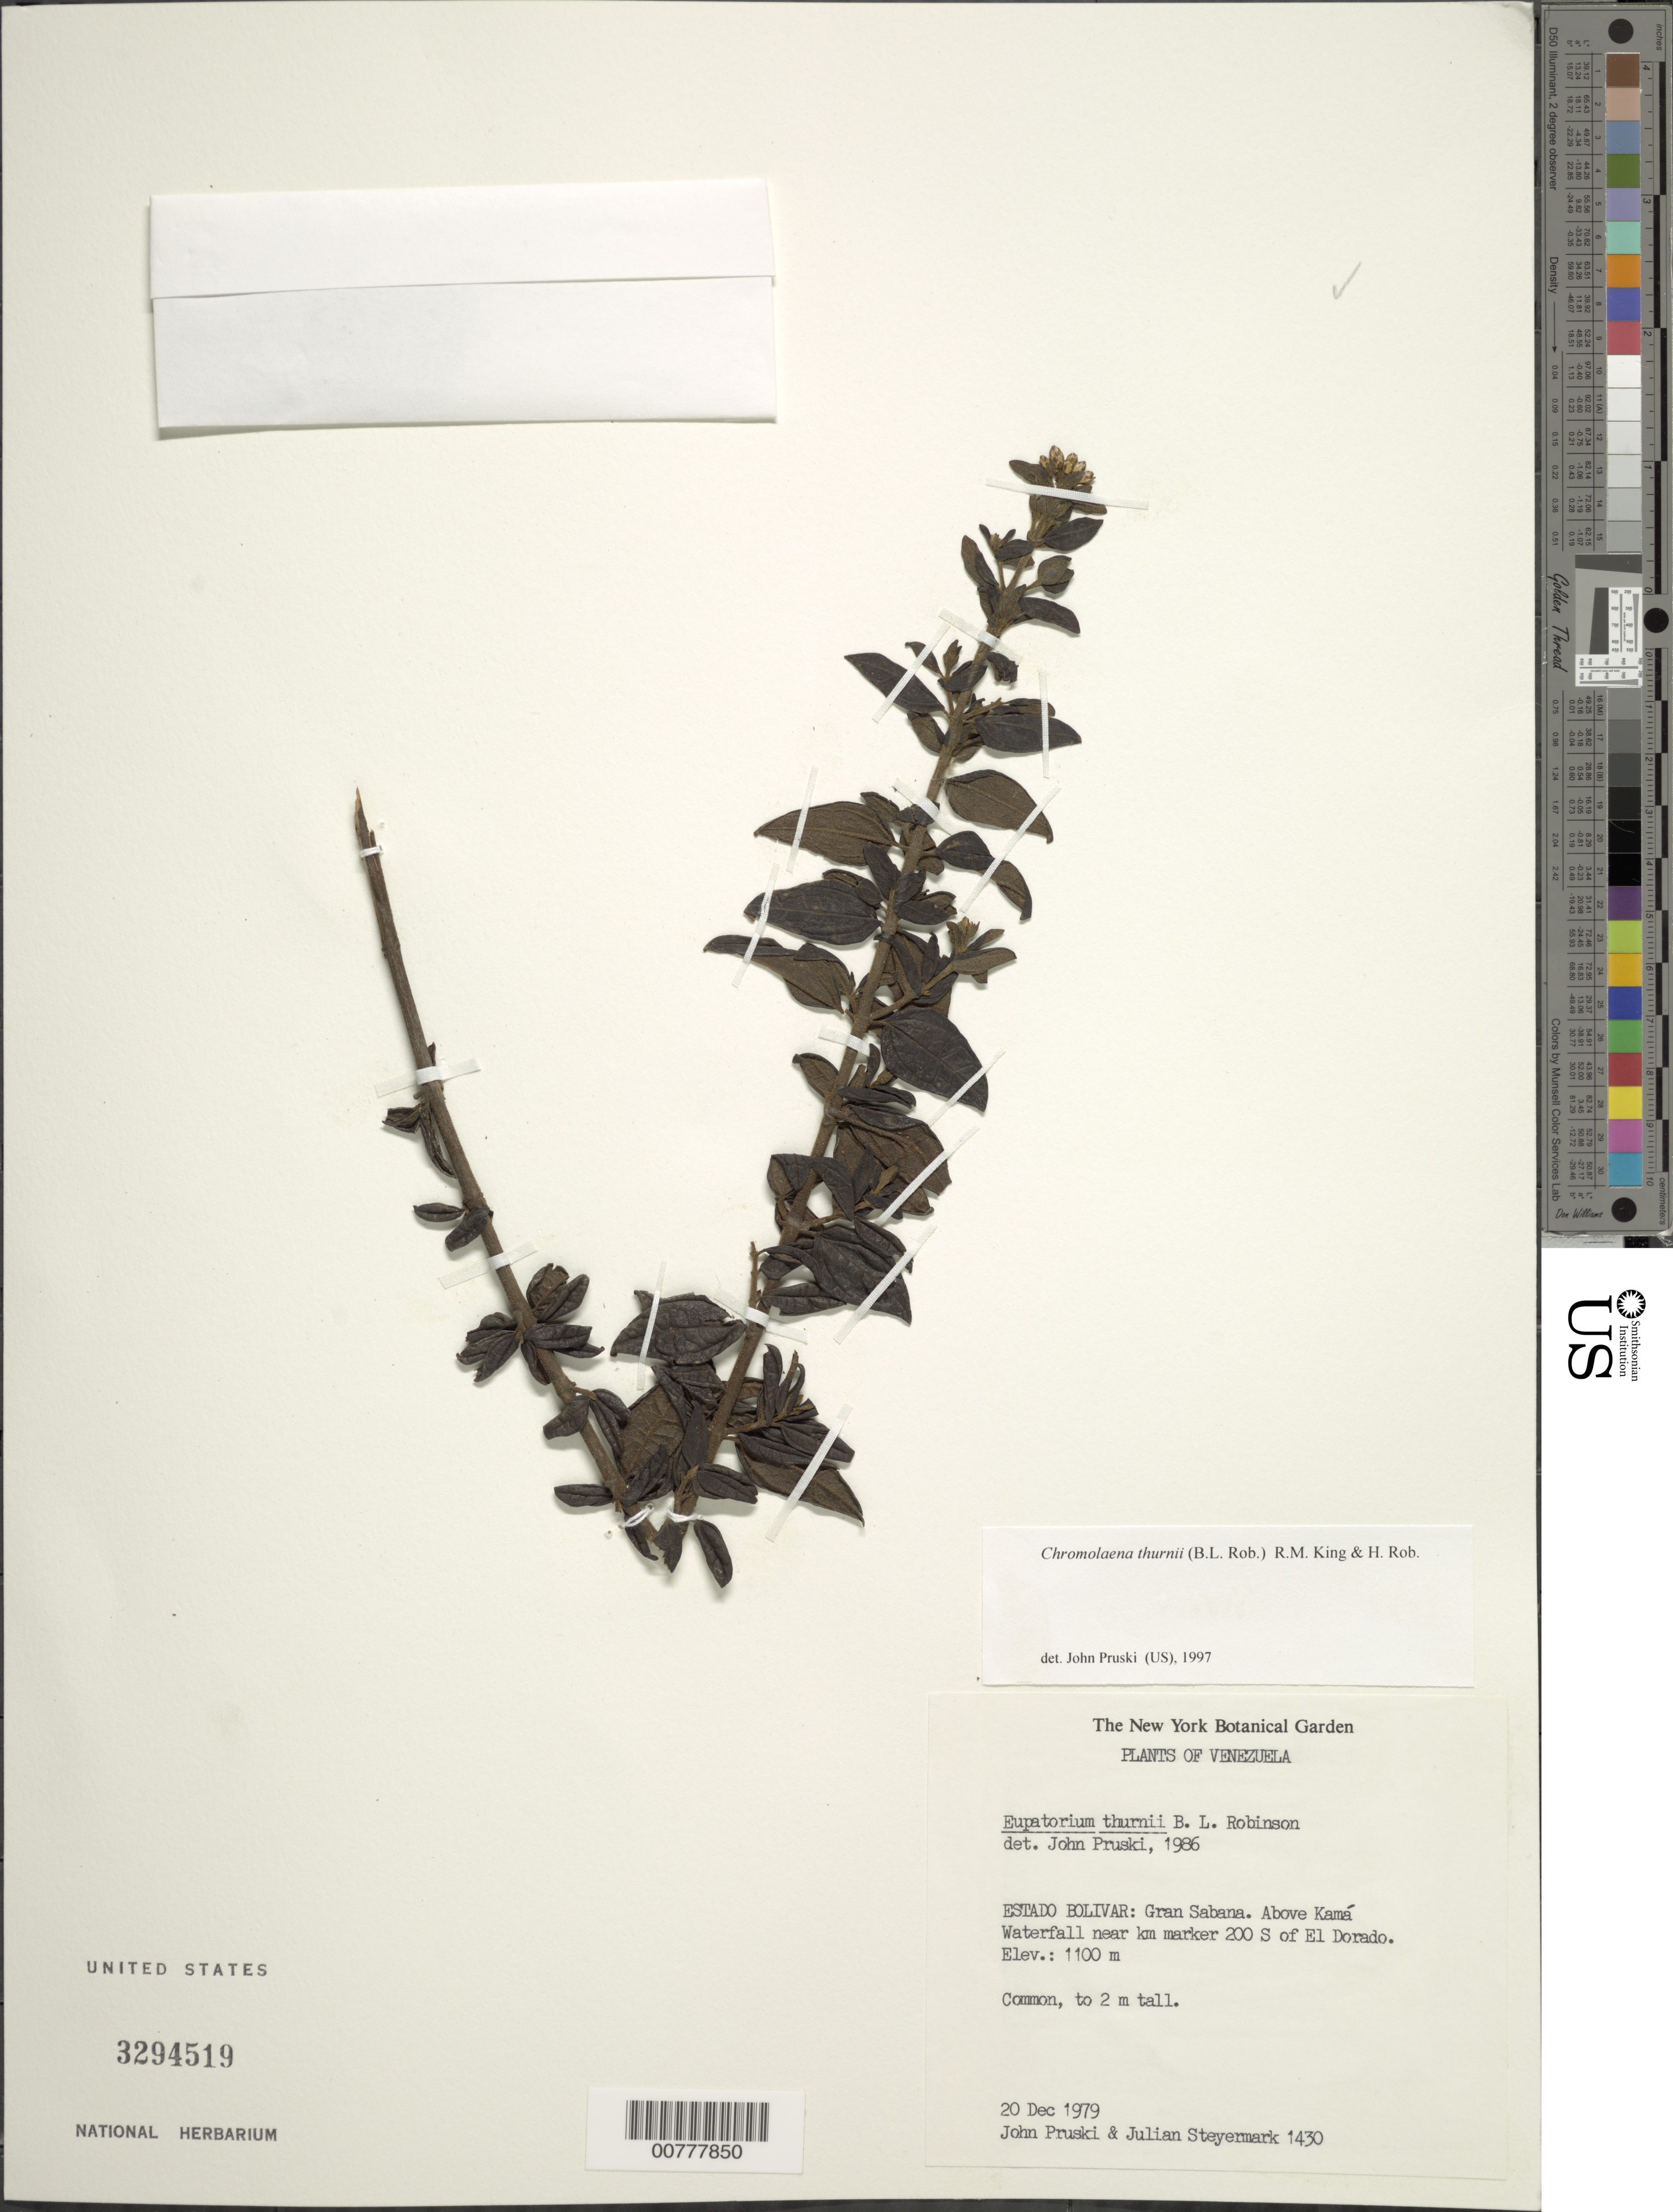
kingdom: Plantae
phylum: Tracheophyta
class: Magnoliopsida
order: Asterales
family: Asteraceae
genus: Chromolaena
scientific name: Chromolaena thurnii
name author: (B.L. Rob.) R.M. King & H. Rob.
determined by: Pruski, J. F.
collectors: J. F. Pruski & J. Steyermark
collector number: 1430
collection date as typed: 20-Dec-79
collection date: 1979-12-20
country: Venezuela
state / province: Bolívar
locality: Gran Sabana, above Kama Waterfall near km marker 200 S of El Dorado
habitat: Savanna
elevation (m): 1100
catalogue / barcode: US 3294519